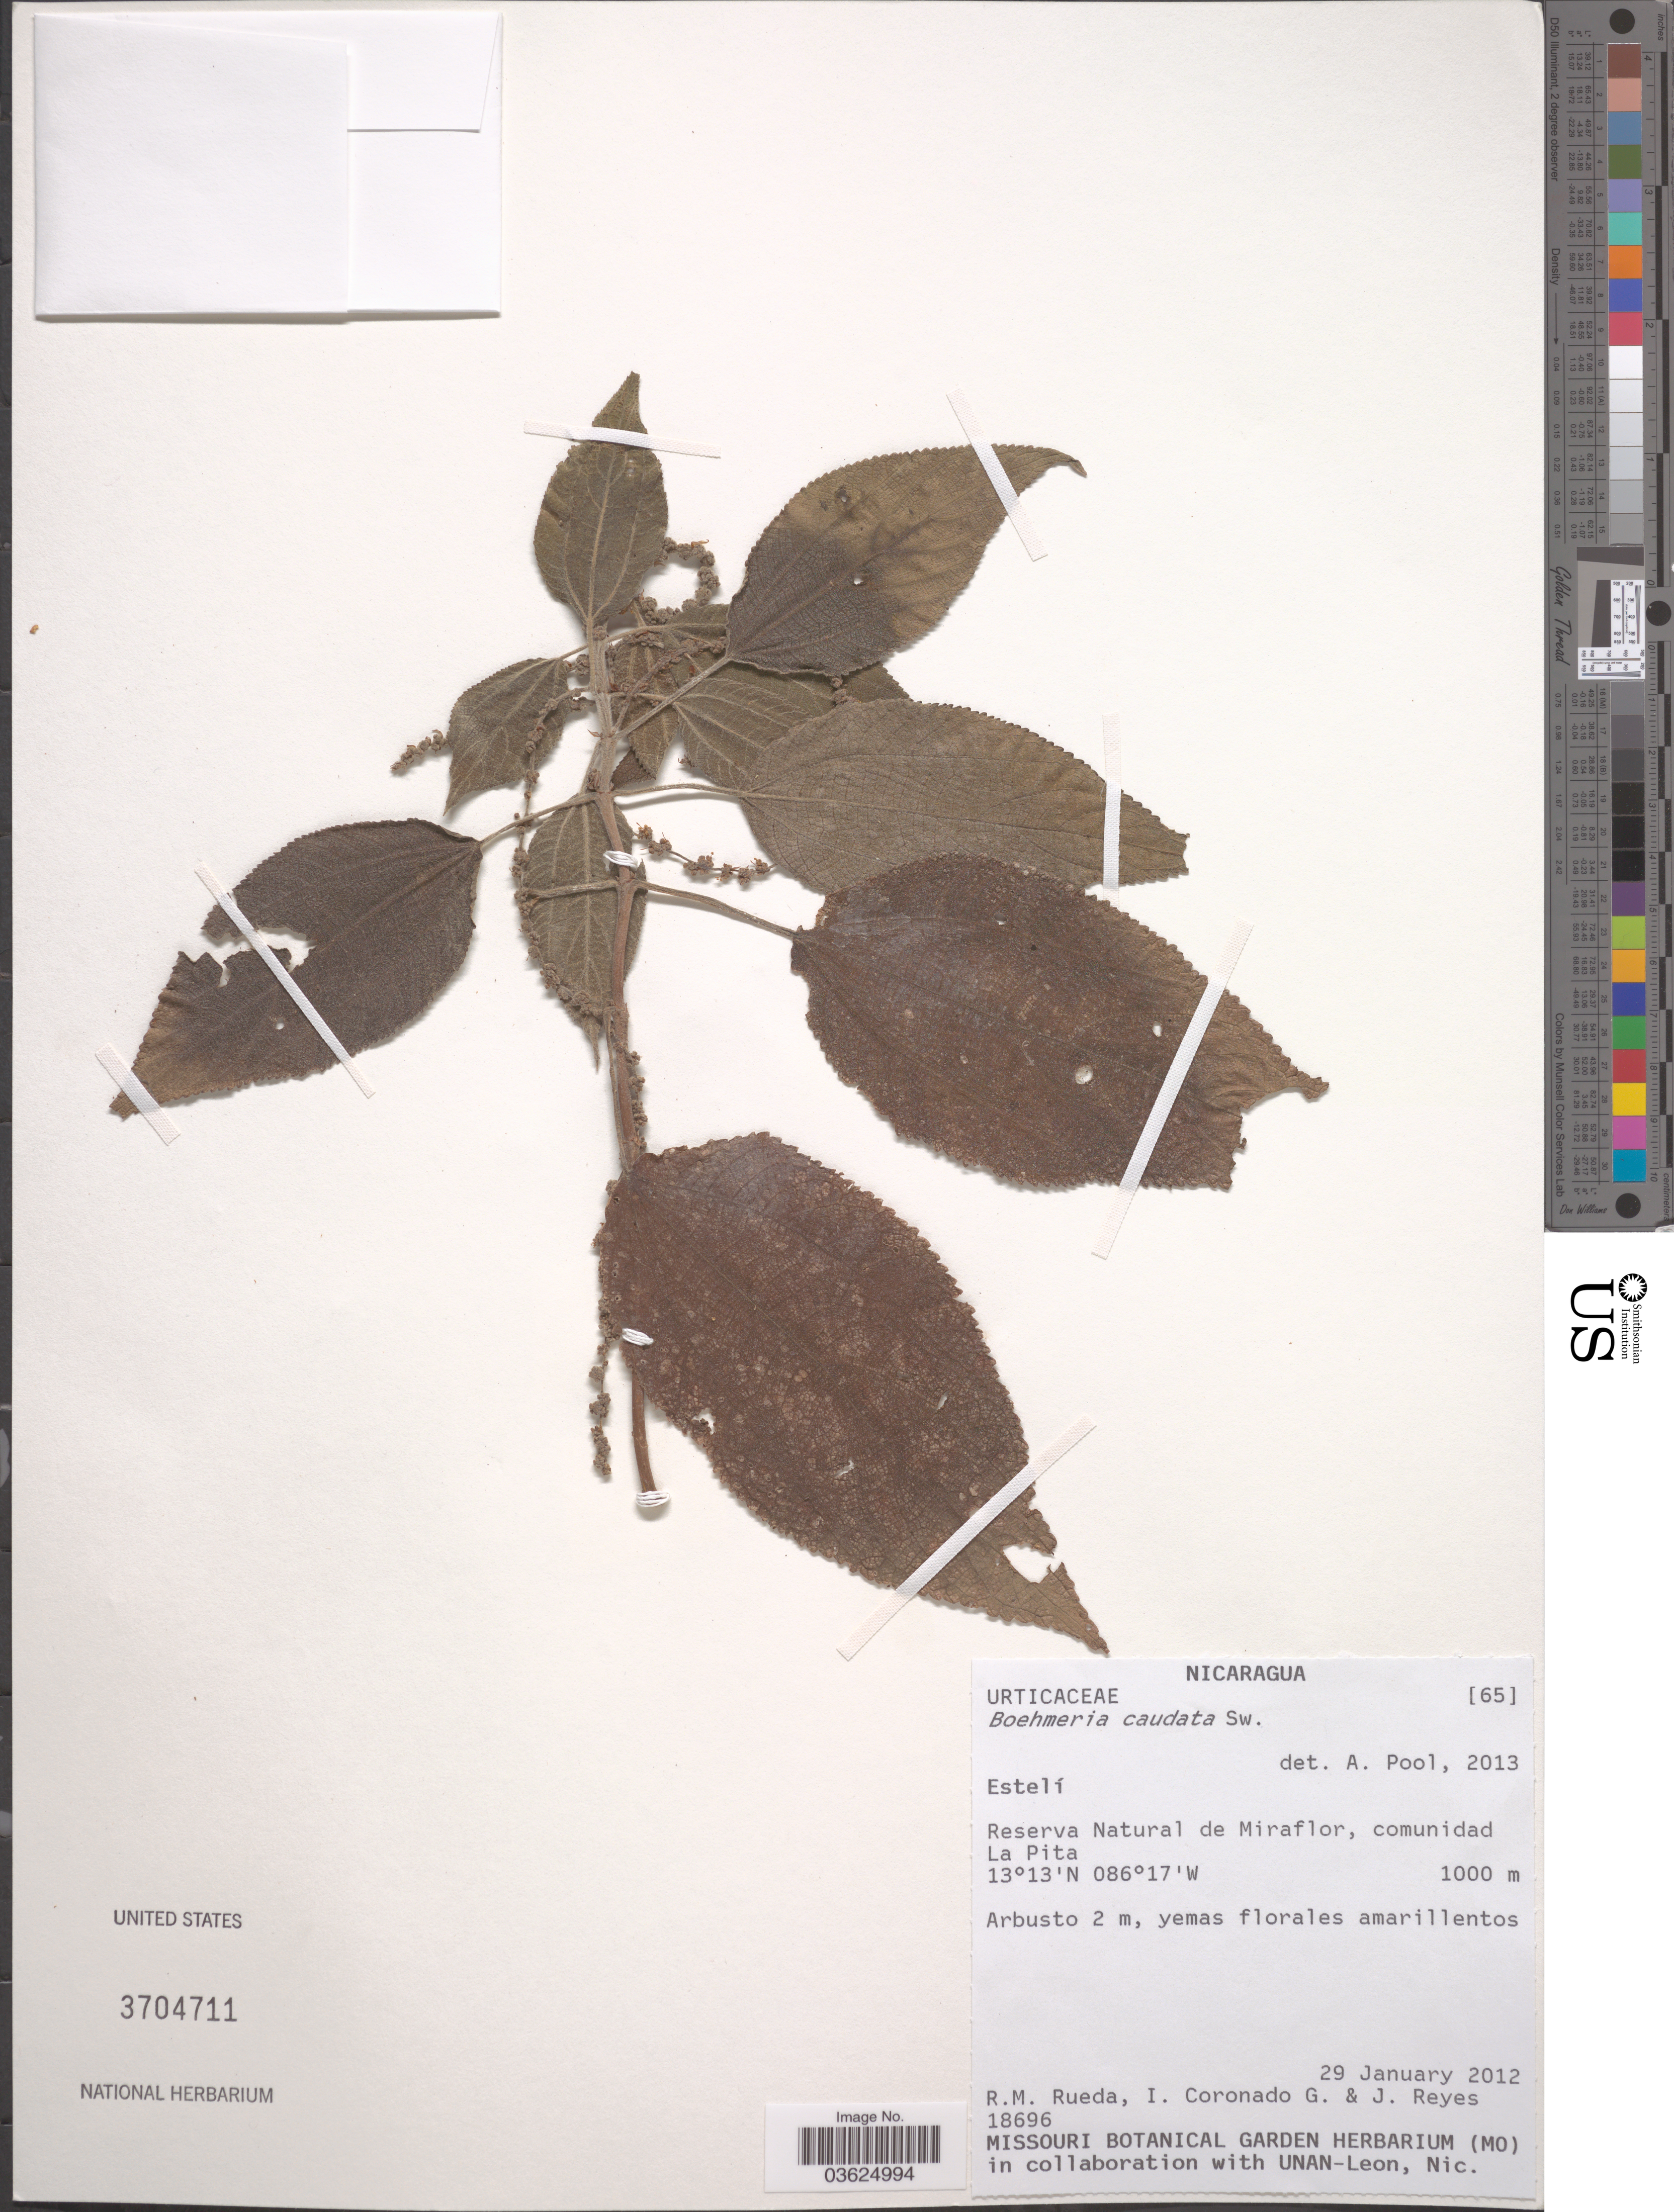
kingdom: Plantae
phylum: Tracheophyta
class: Magnoliopsida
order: Rosales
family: Urticaceae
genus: Boehmeria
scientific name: Boehmeria caudata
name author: Sw.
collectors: R. Rueda, I. Coronado & J. Reyes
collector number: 18696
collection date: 2012-01-29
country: Nicaragua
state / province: Esteli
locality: Reserva Natural de Miraflor, comunidad La Pita.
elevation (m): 1000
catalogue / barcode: US 3704711